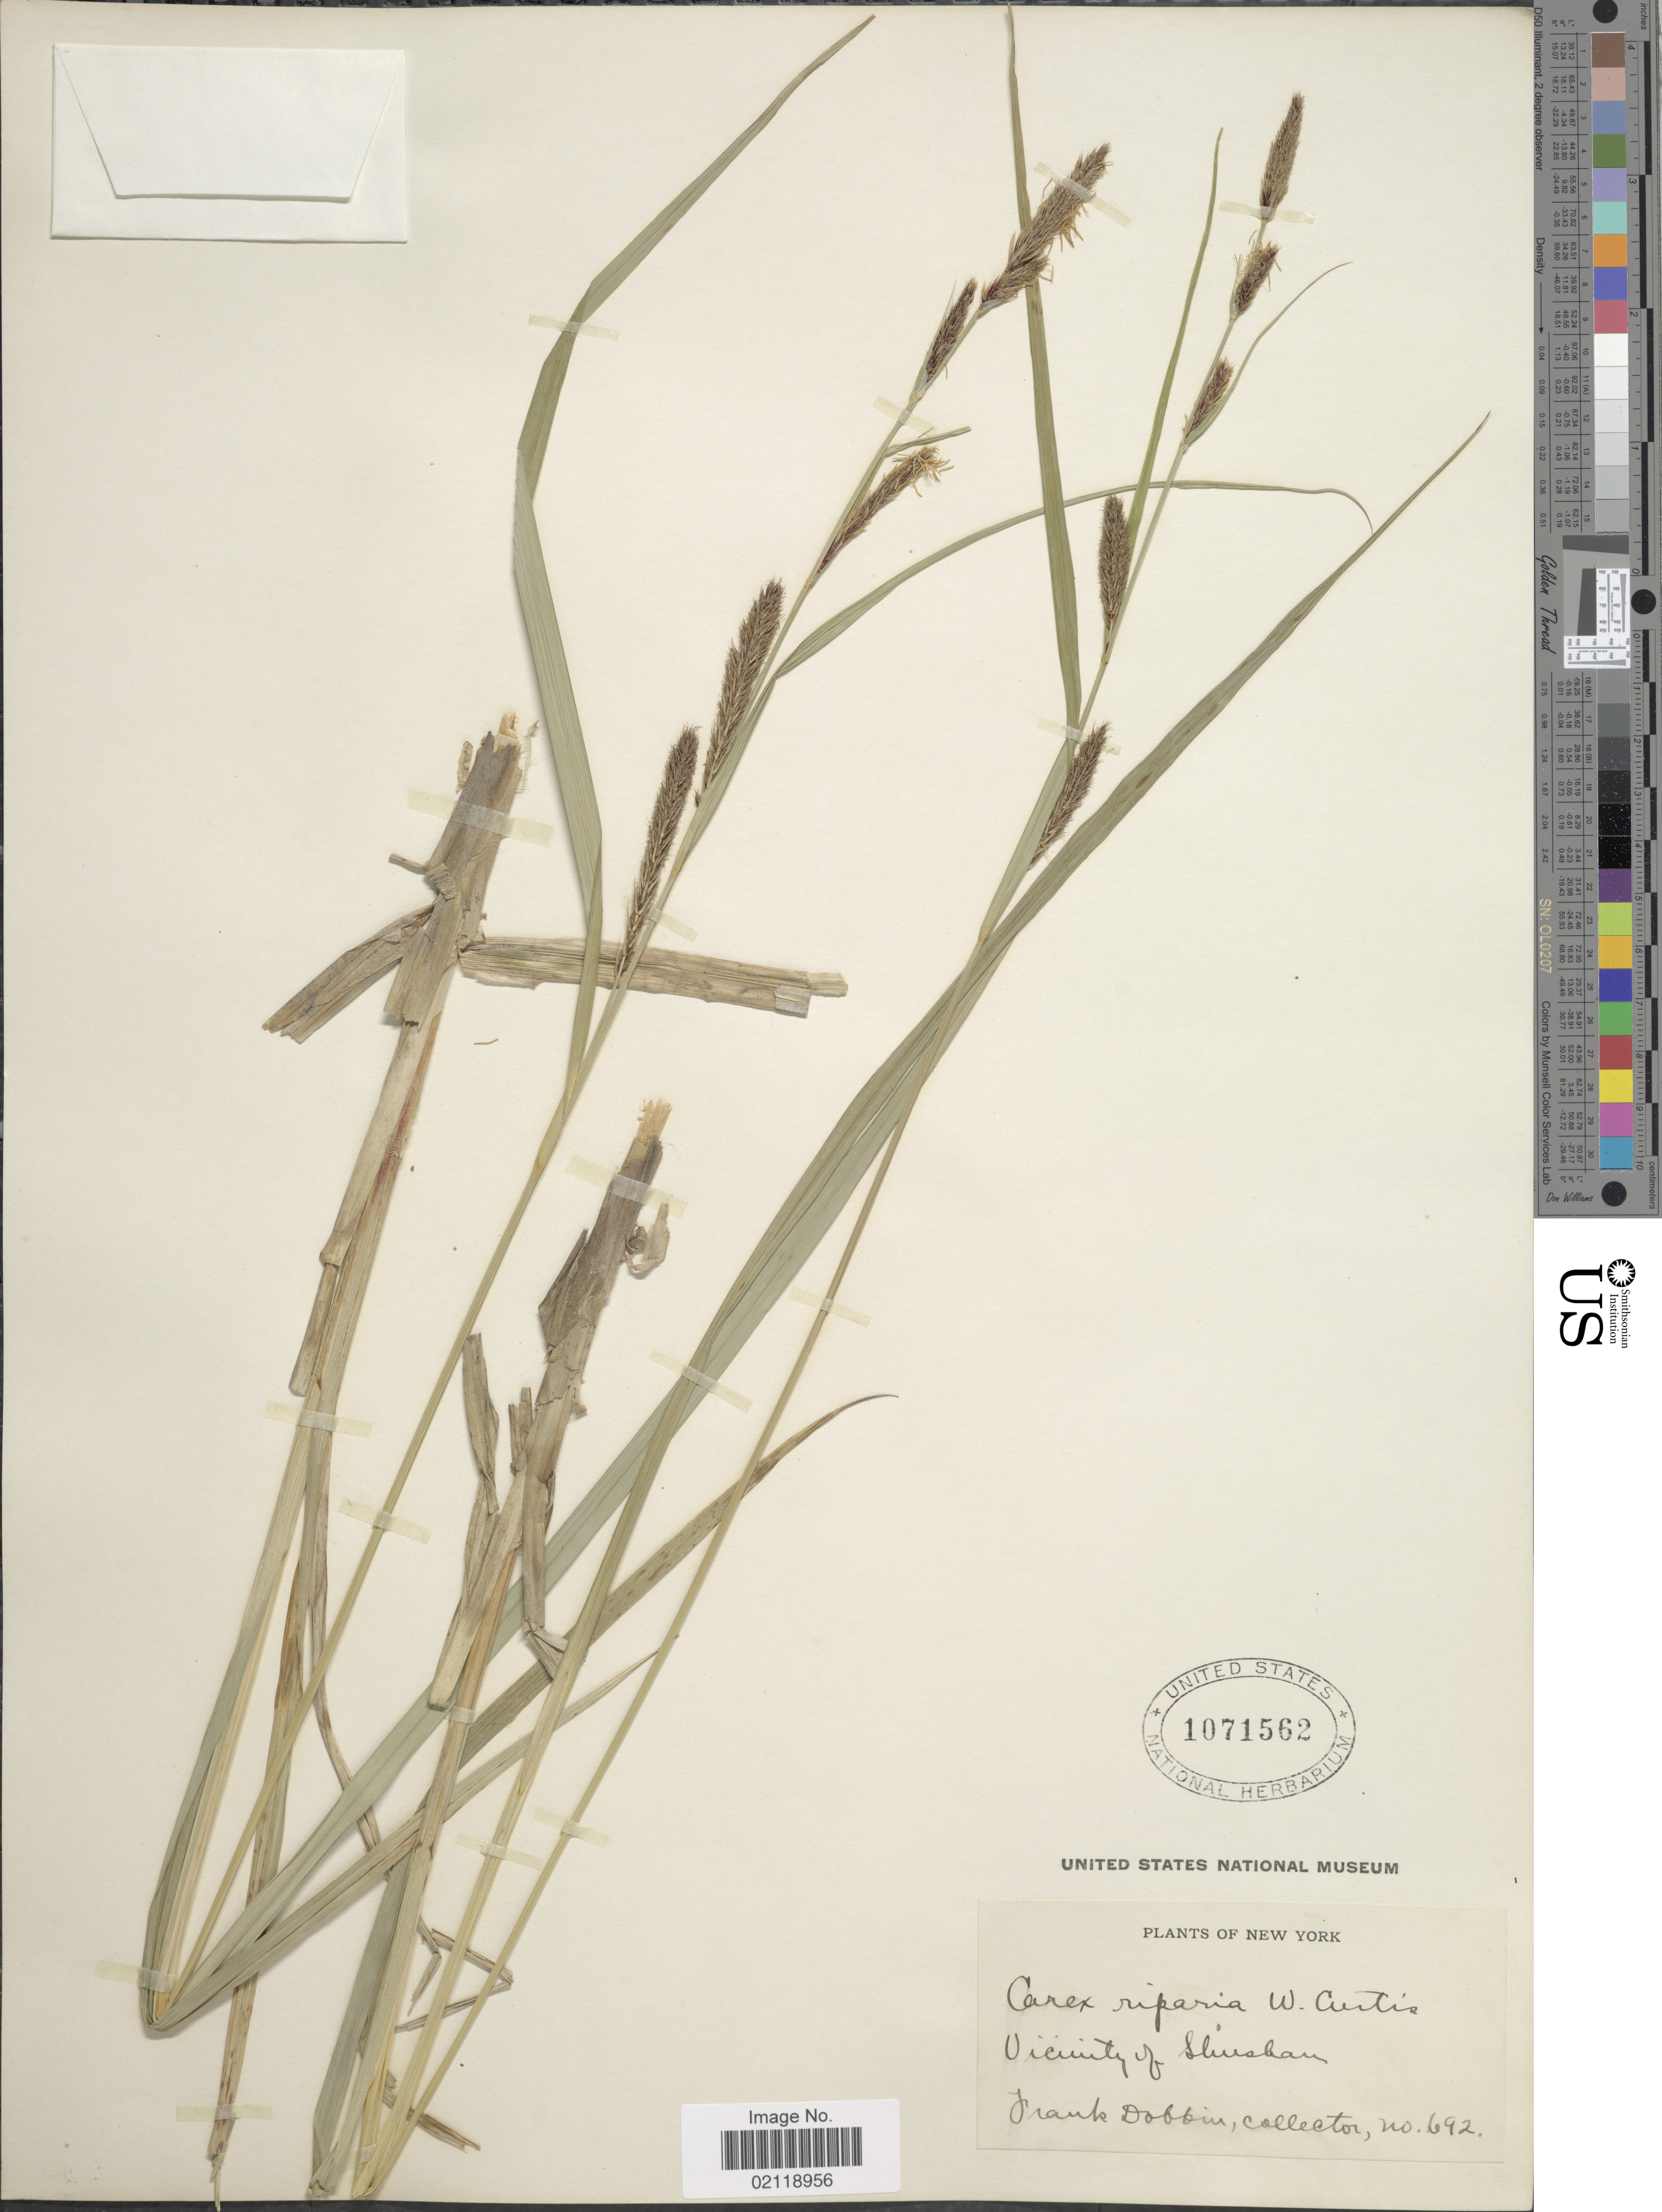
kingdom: Plantae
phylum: Tracheophyta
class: Liliopsida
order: Poales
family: Cyperaceae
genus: Carex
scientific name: Carex lacustris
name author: Willd.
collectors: F. Dobbin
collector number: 692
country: United States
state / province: New York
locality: Vicinity of Shushan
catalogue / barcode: US 1071562